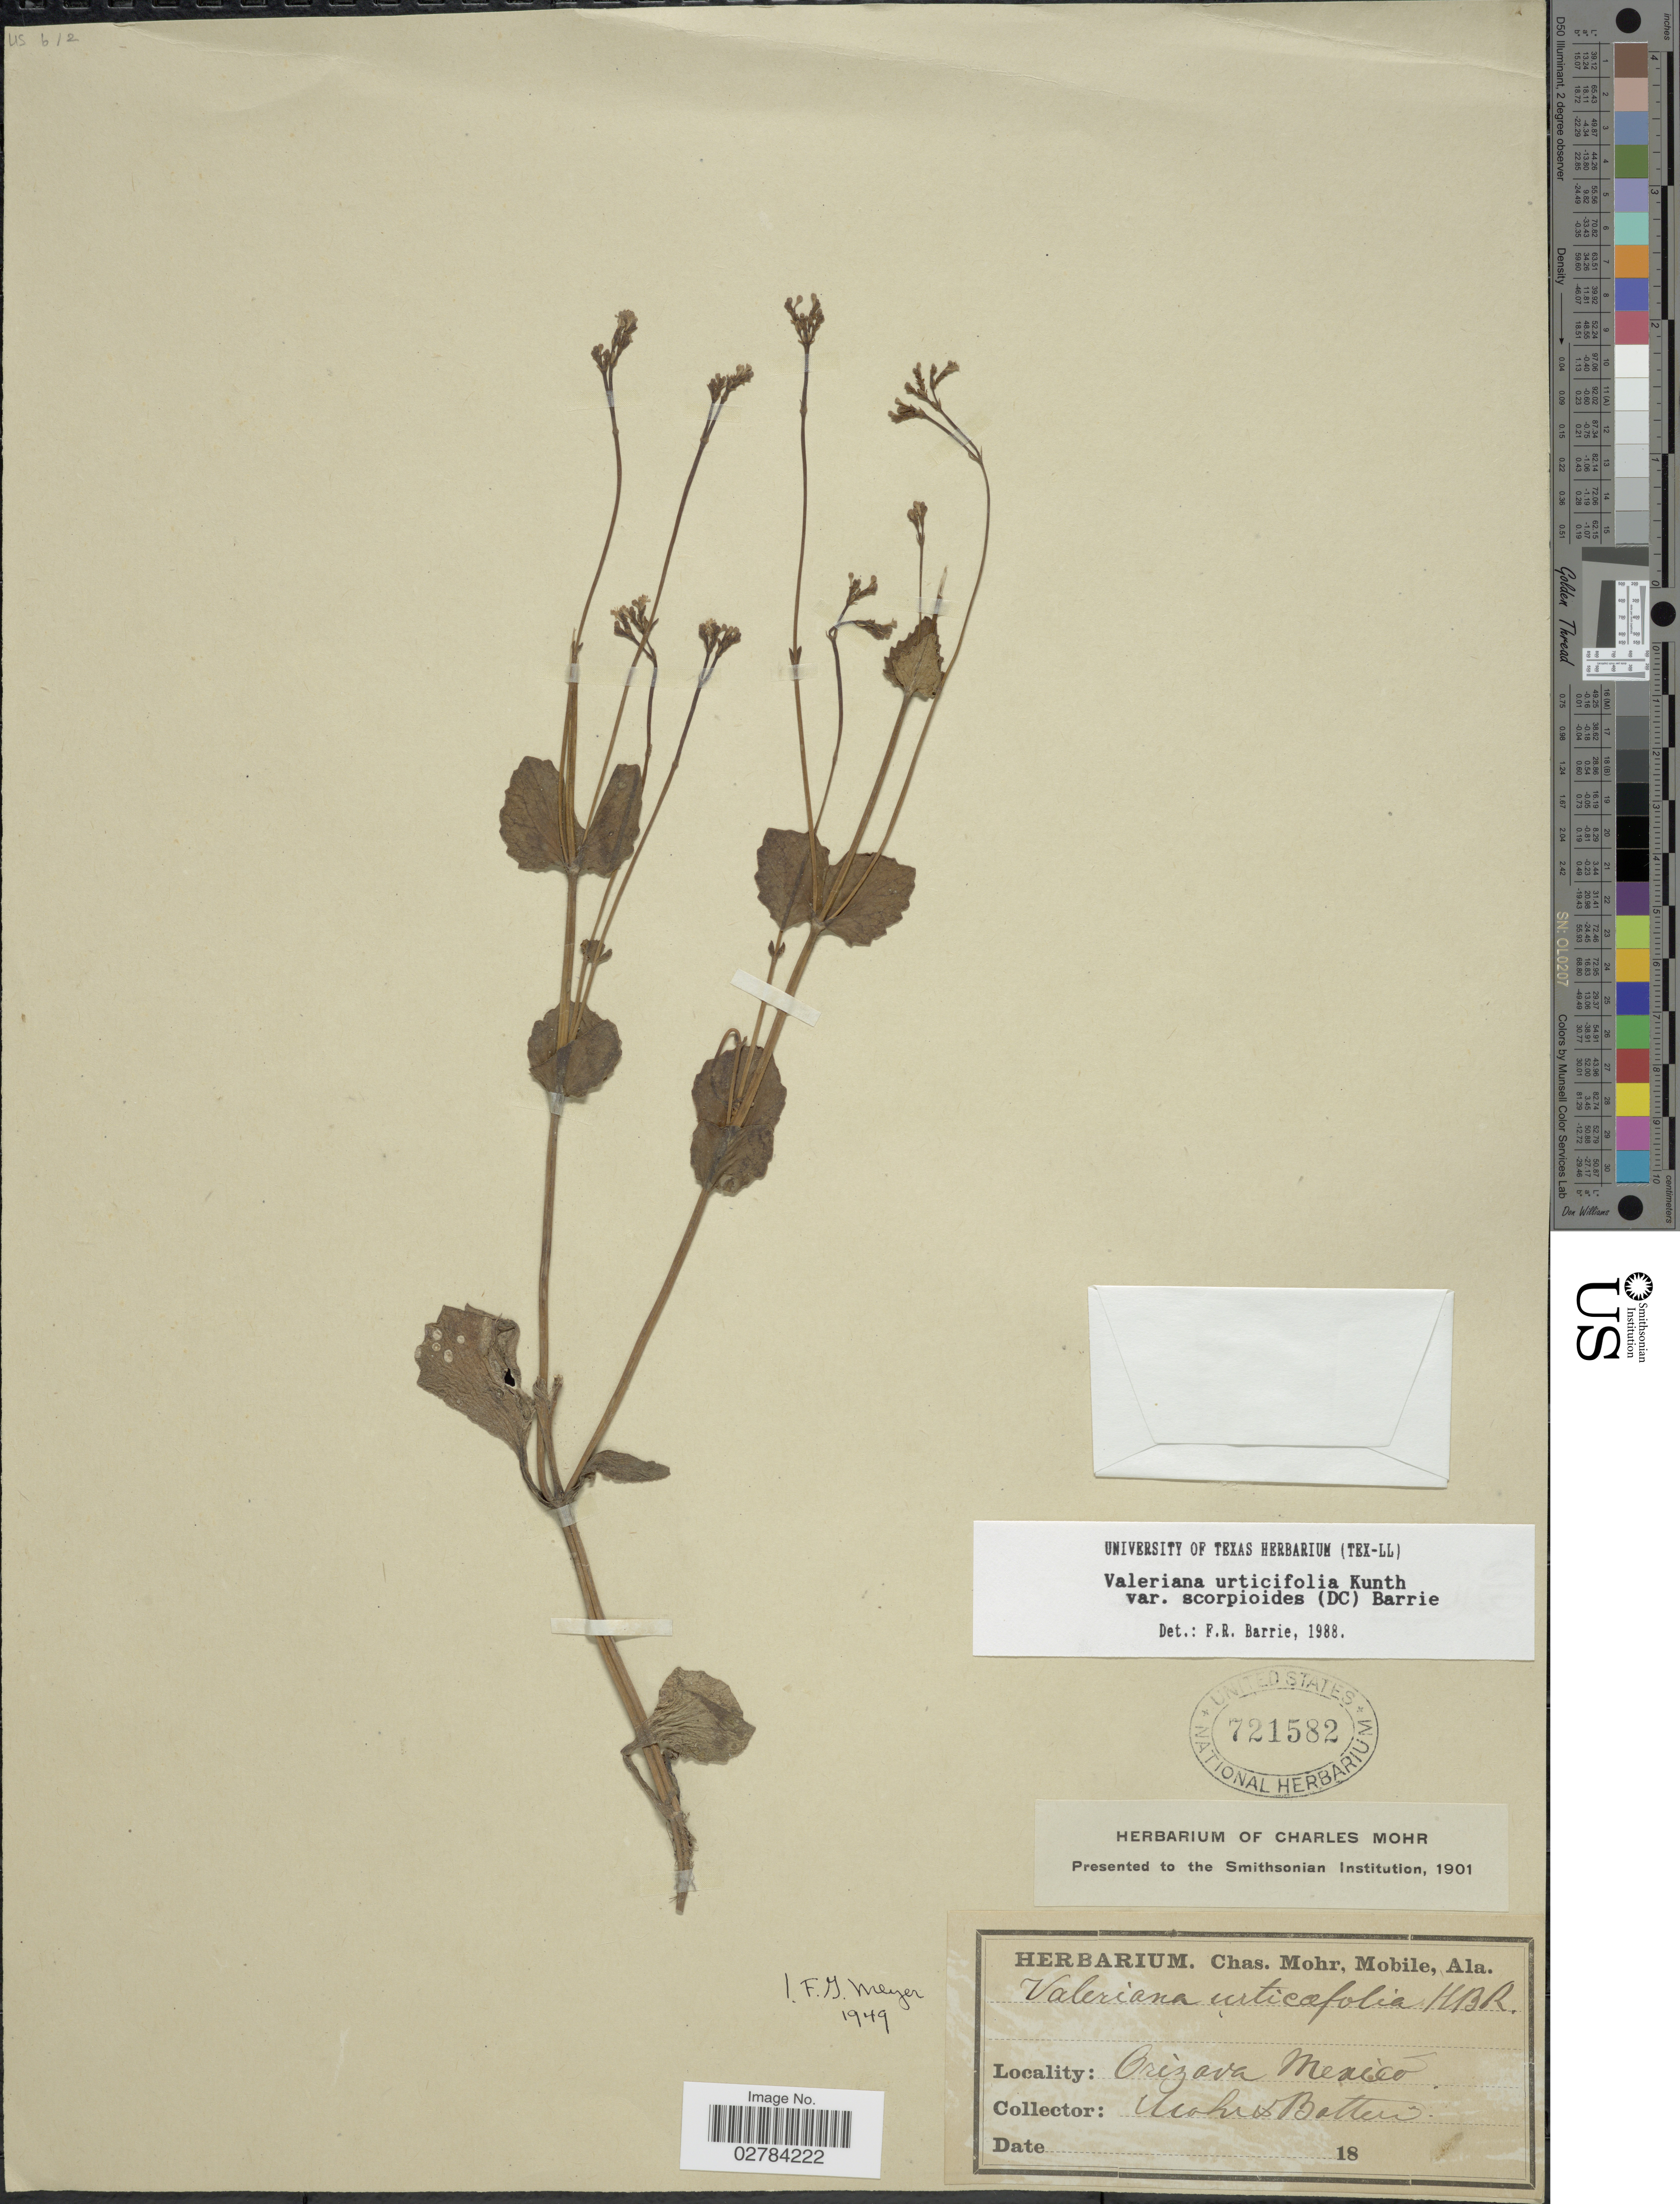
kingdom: Plantae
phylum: Tracheophyta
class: Magnoliopsida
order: Dipsacales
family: Caprifoliaceae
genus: Valeriana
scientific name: Valeriana urticifolia var. scorpioides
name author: (DC.) Barrie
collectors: Mohr, -- & -. Botteri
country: Mexico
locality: Orizaba.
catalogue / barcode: US 721582